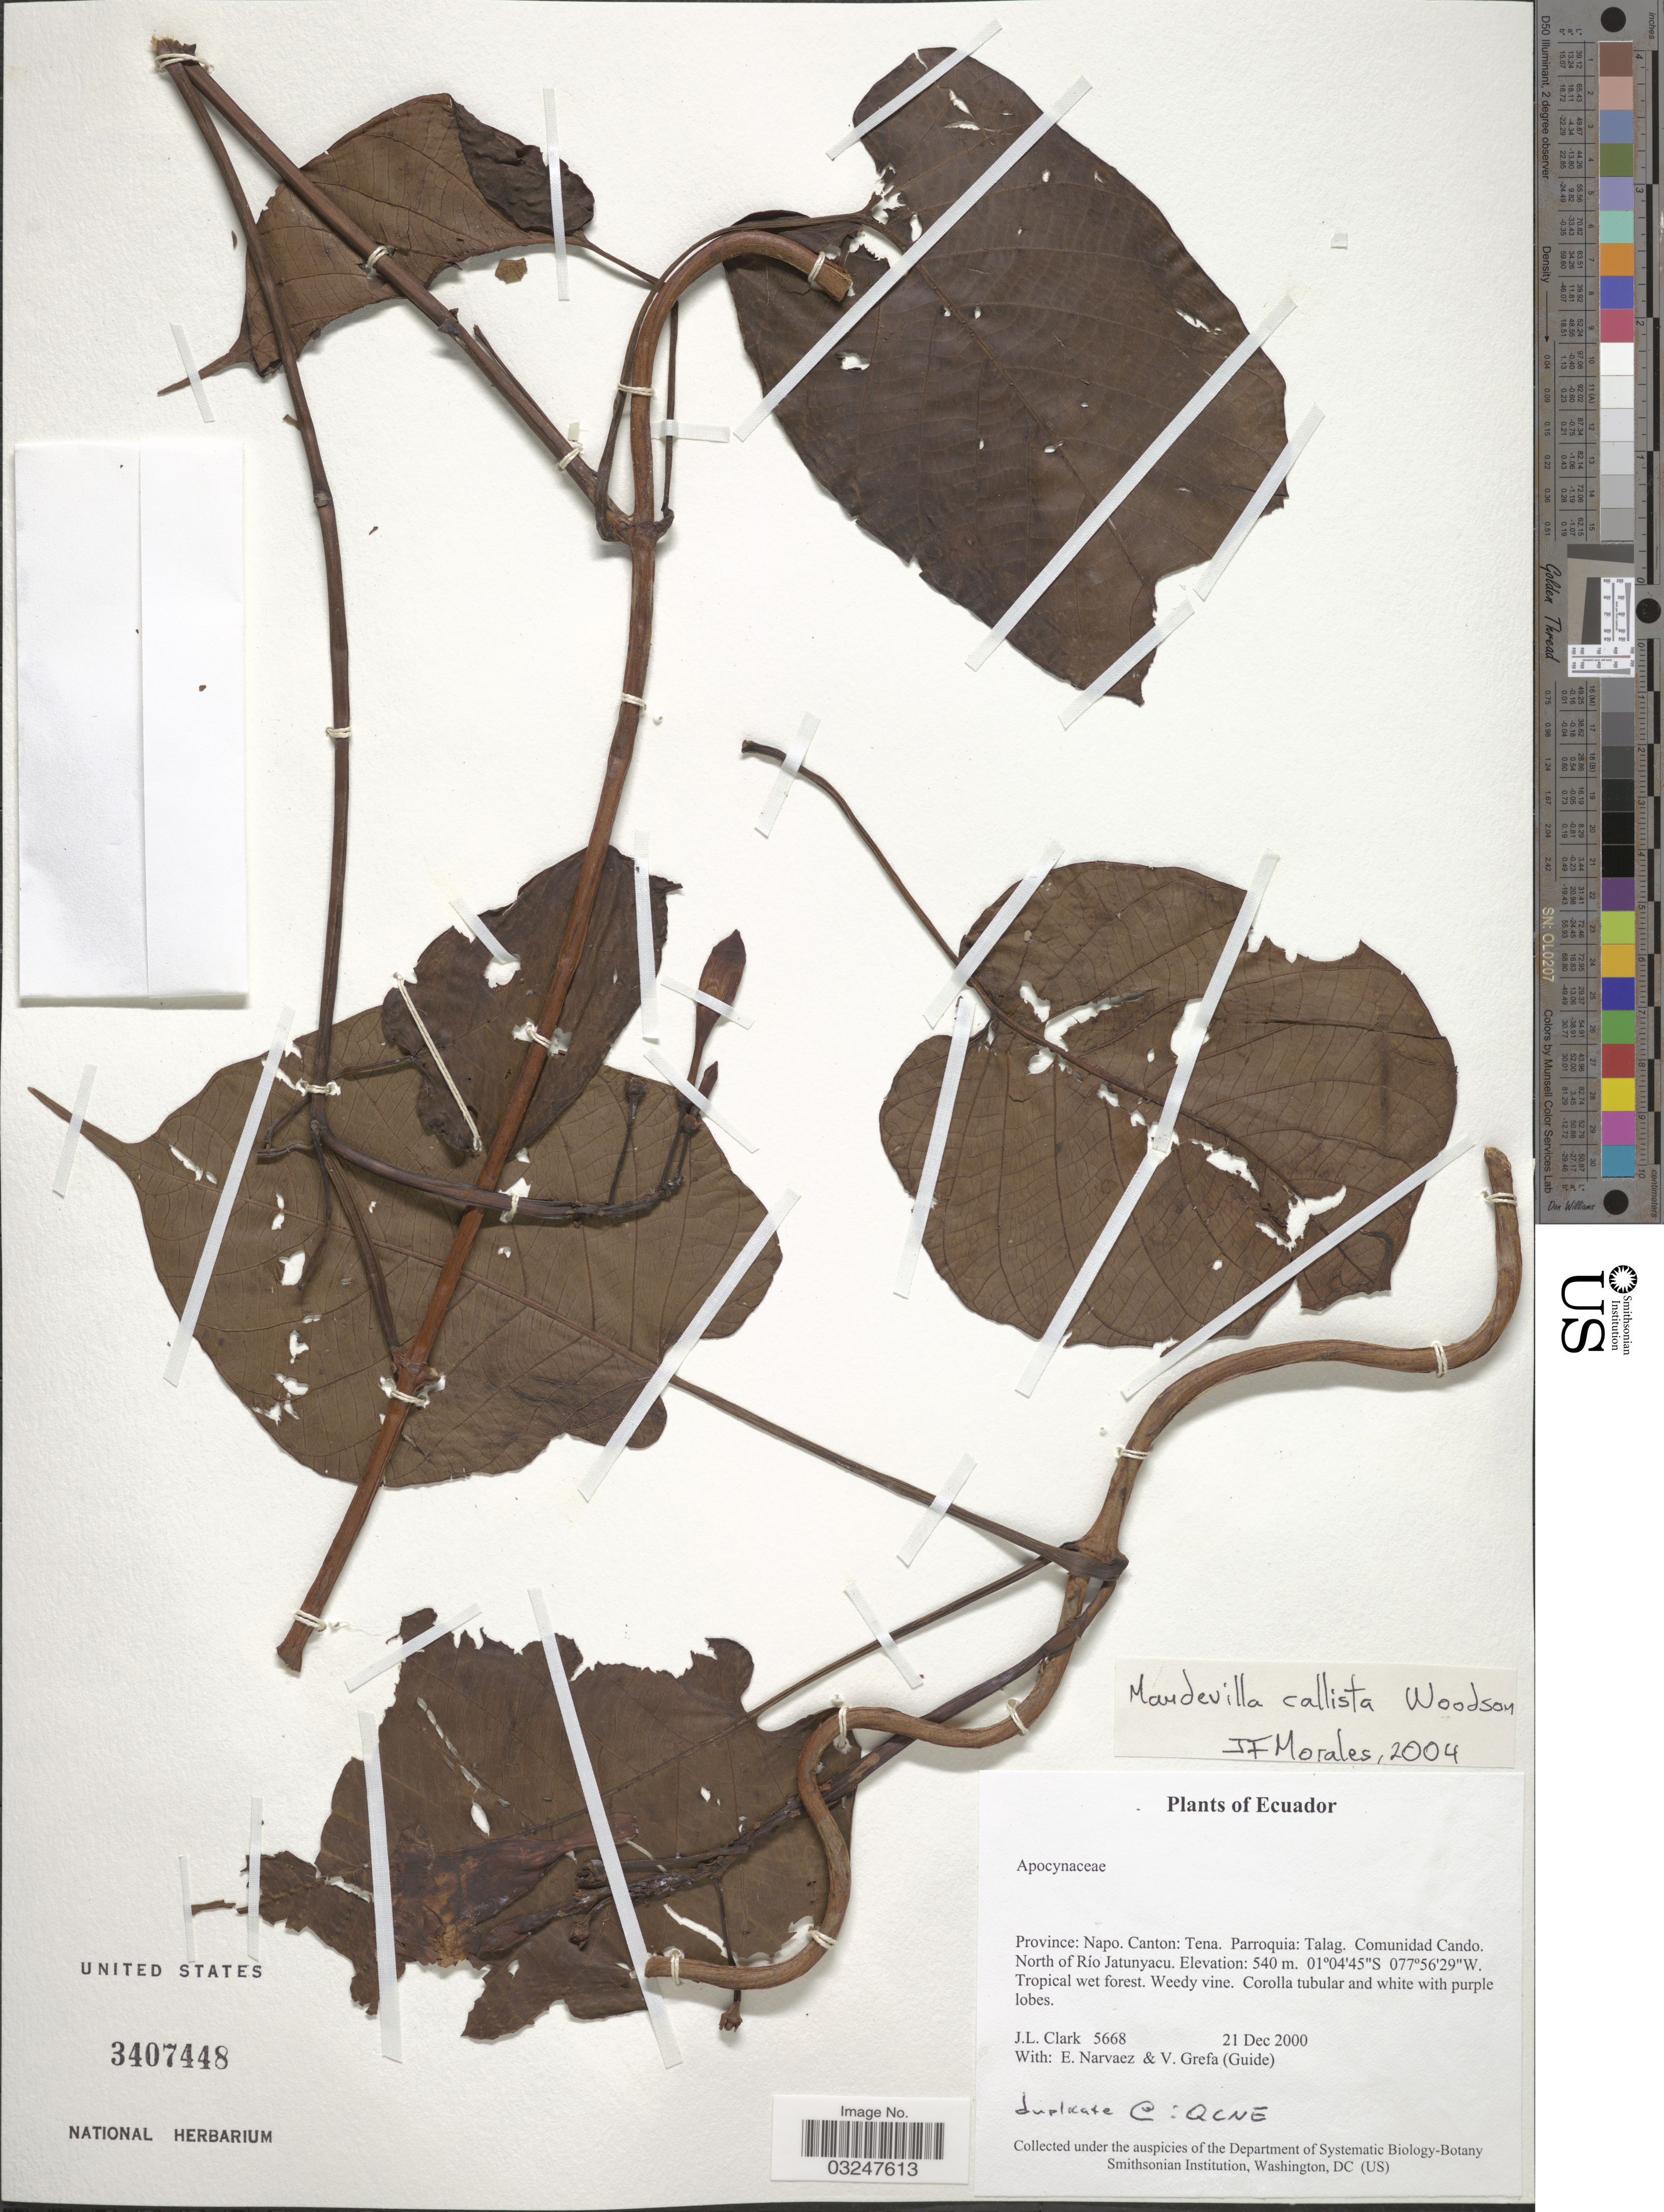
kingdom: Plantae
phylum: Tracheophyta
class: Magnoliopsida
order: Gentianales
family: Apocynaceae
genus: Mandevilla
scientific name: Mandevilla callista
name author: Woodson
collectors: J. L. Clark, E. Narváez & V. Grefa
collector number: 5668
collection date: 2000-12-21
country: Ecuador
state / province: Napo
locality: Canton: Tena, Parroquia: Talag, Comunidad Cando, North of Río Jatunyacu.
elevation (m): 540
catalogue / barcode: US 3407448